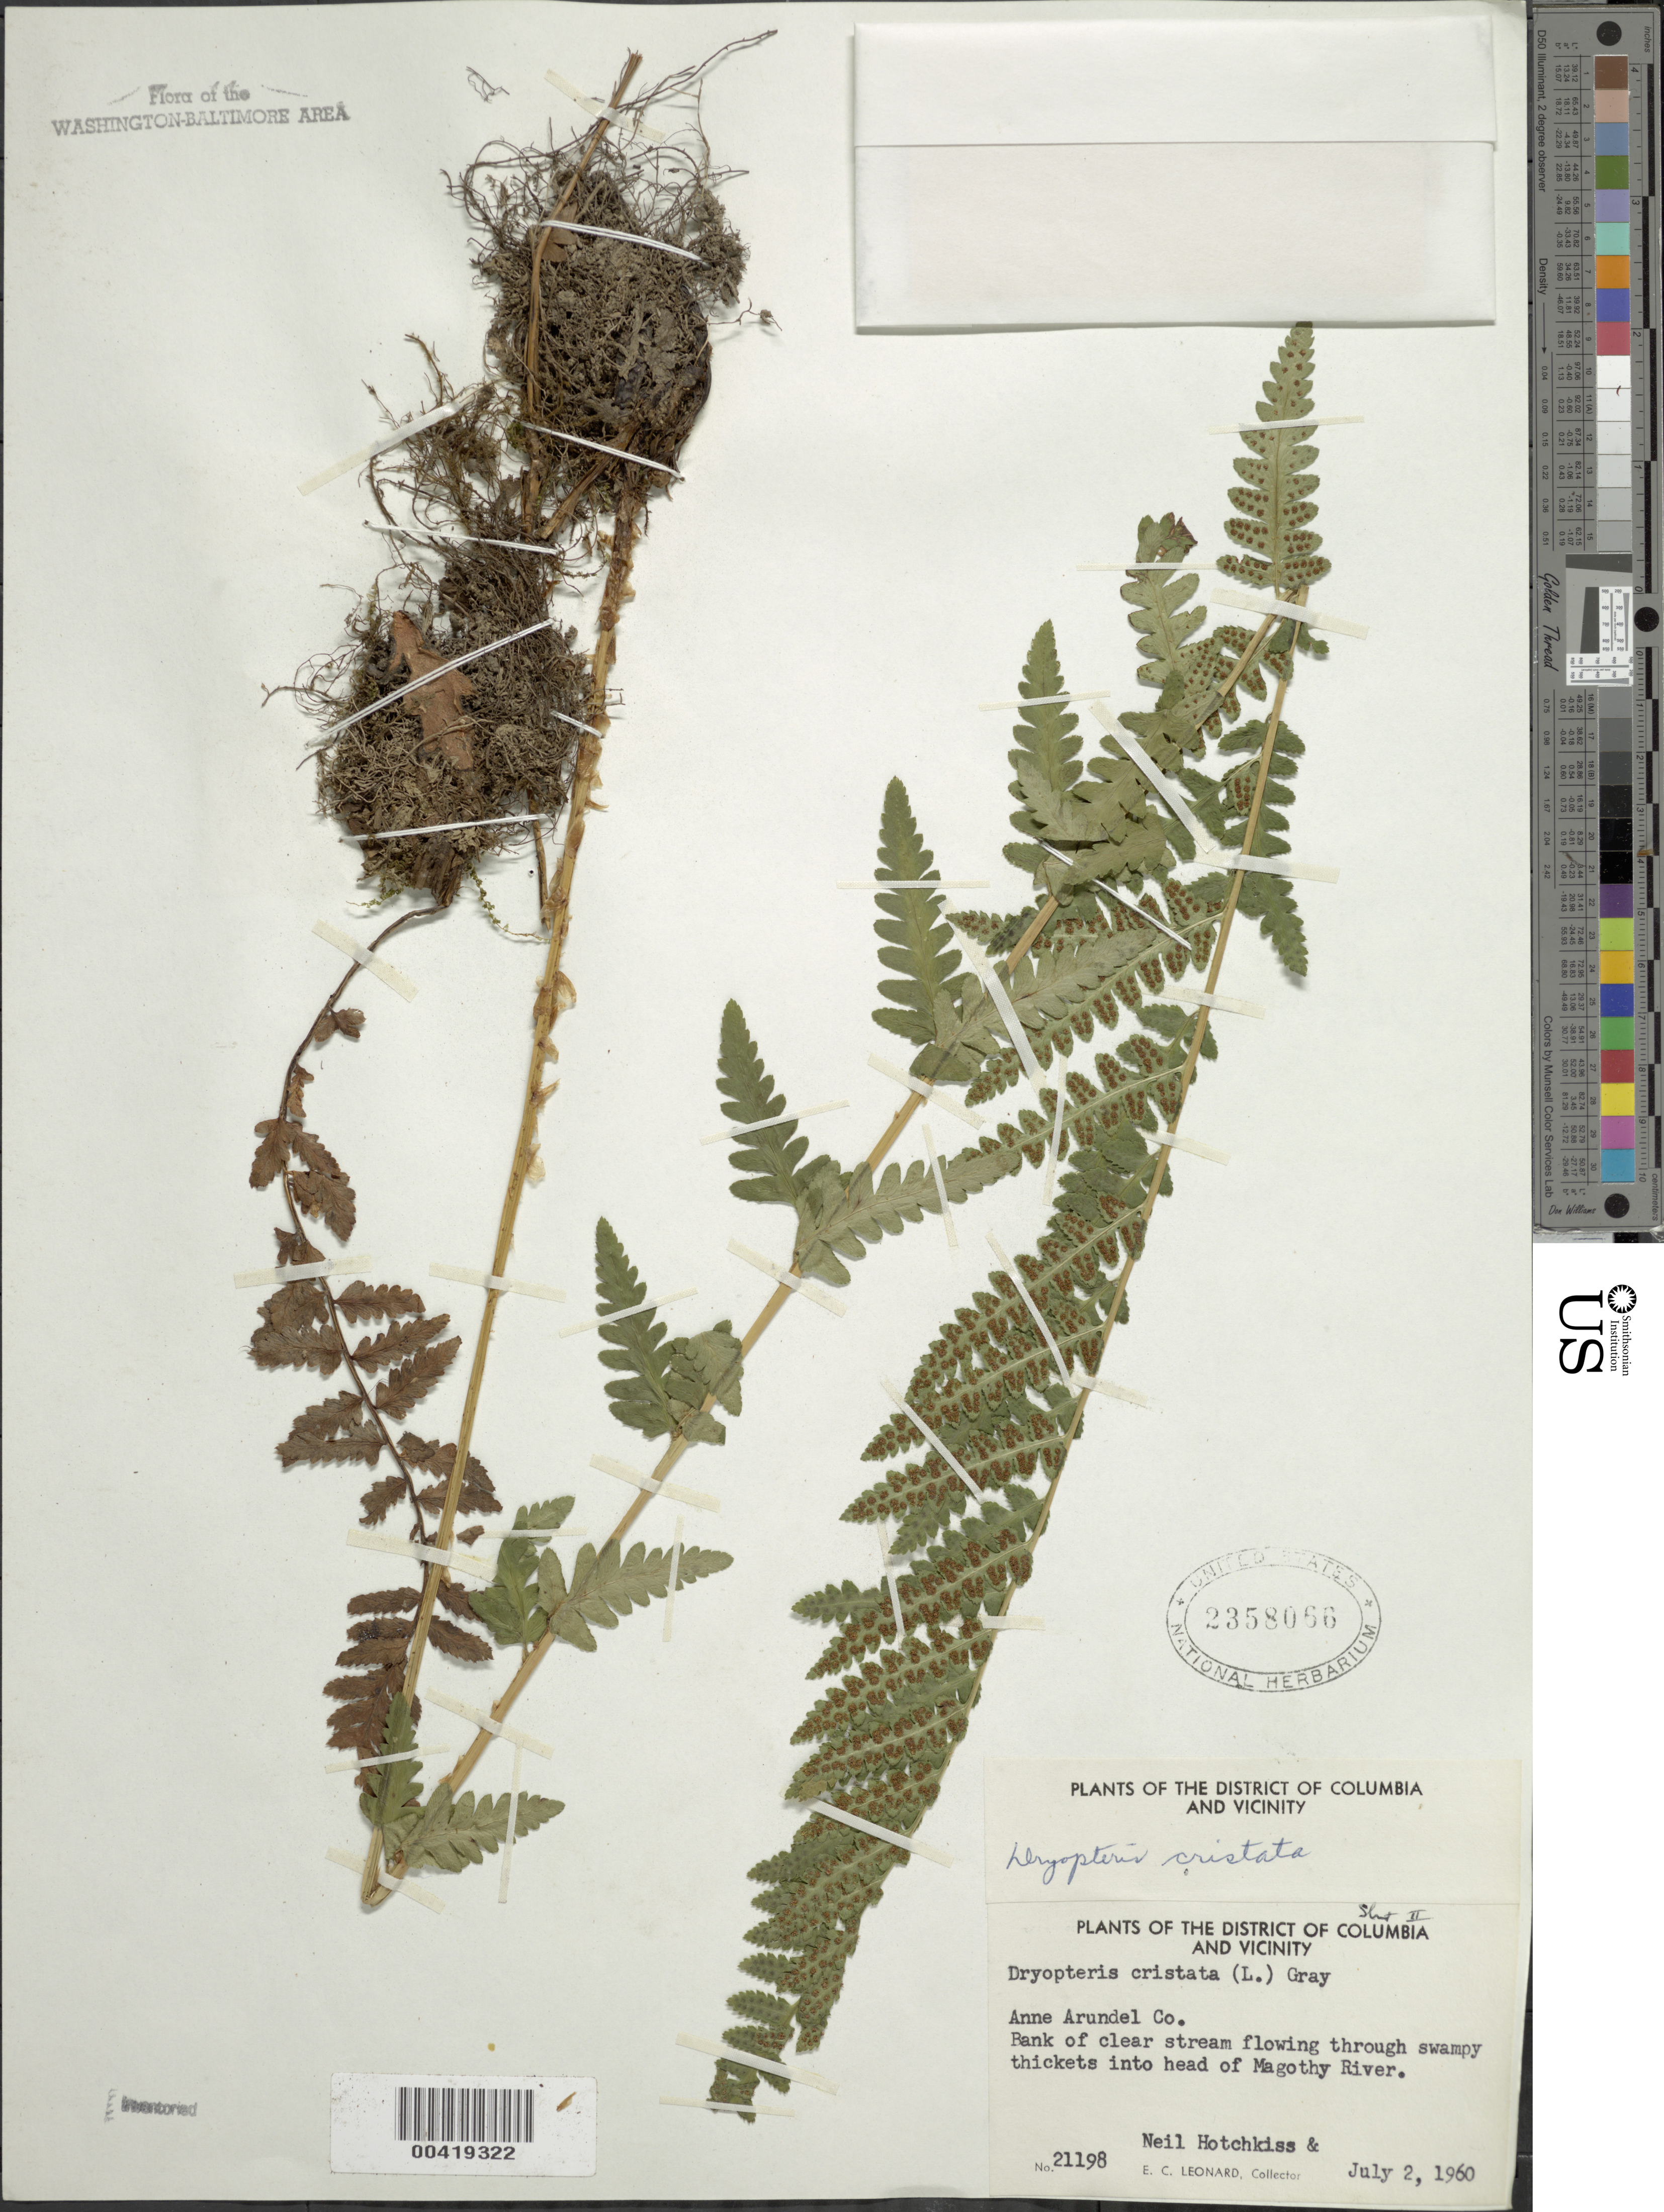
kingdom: Plantae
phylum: Tracheophyta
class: Polypodiopsida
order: Polypodiales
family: Dryopteridaceae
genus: Dryopteris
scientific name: Dryopteris cristata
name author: (L.) A. Gray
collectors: N. Hotchkiss & E. C. Leonard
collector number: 21198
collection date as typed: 02 Jul 1960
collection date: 1960-07-02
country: United States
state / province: Maryland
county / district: Anne Arundel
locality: Stream emptying into Magothy River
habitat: Bank of clear stream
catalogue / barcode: US 2358066